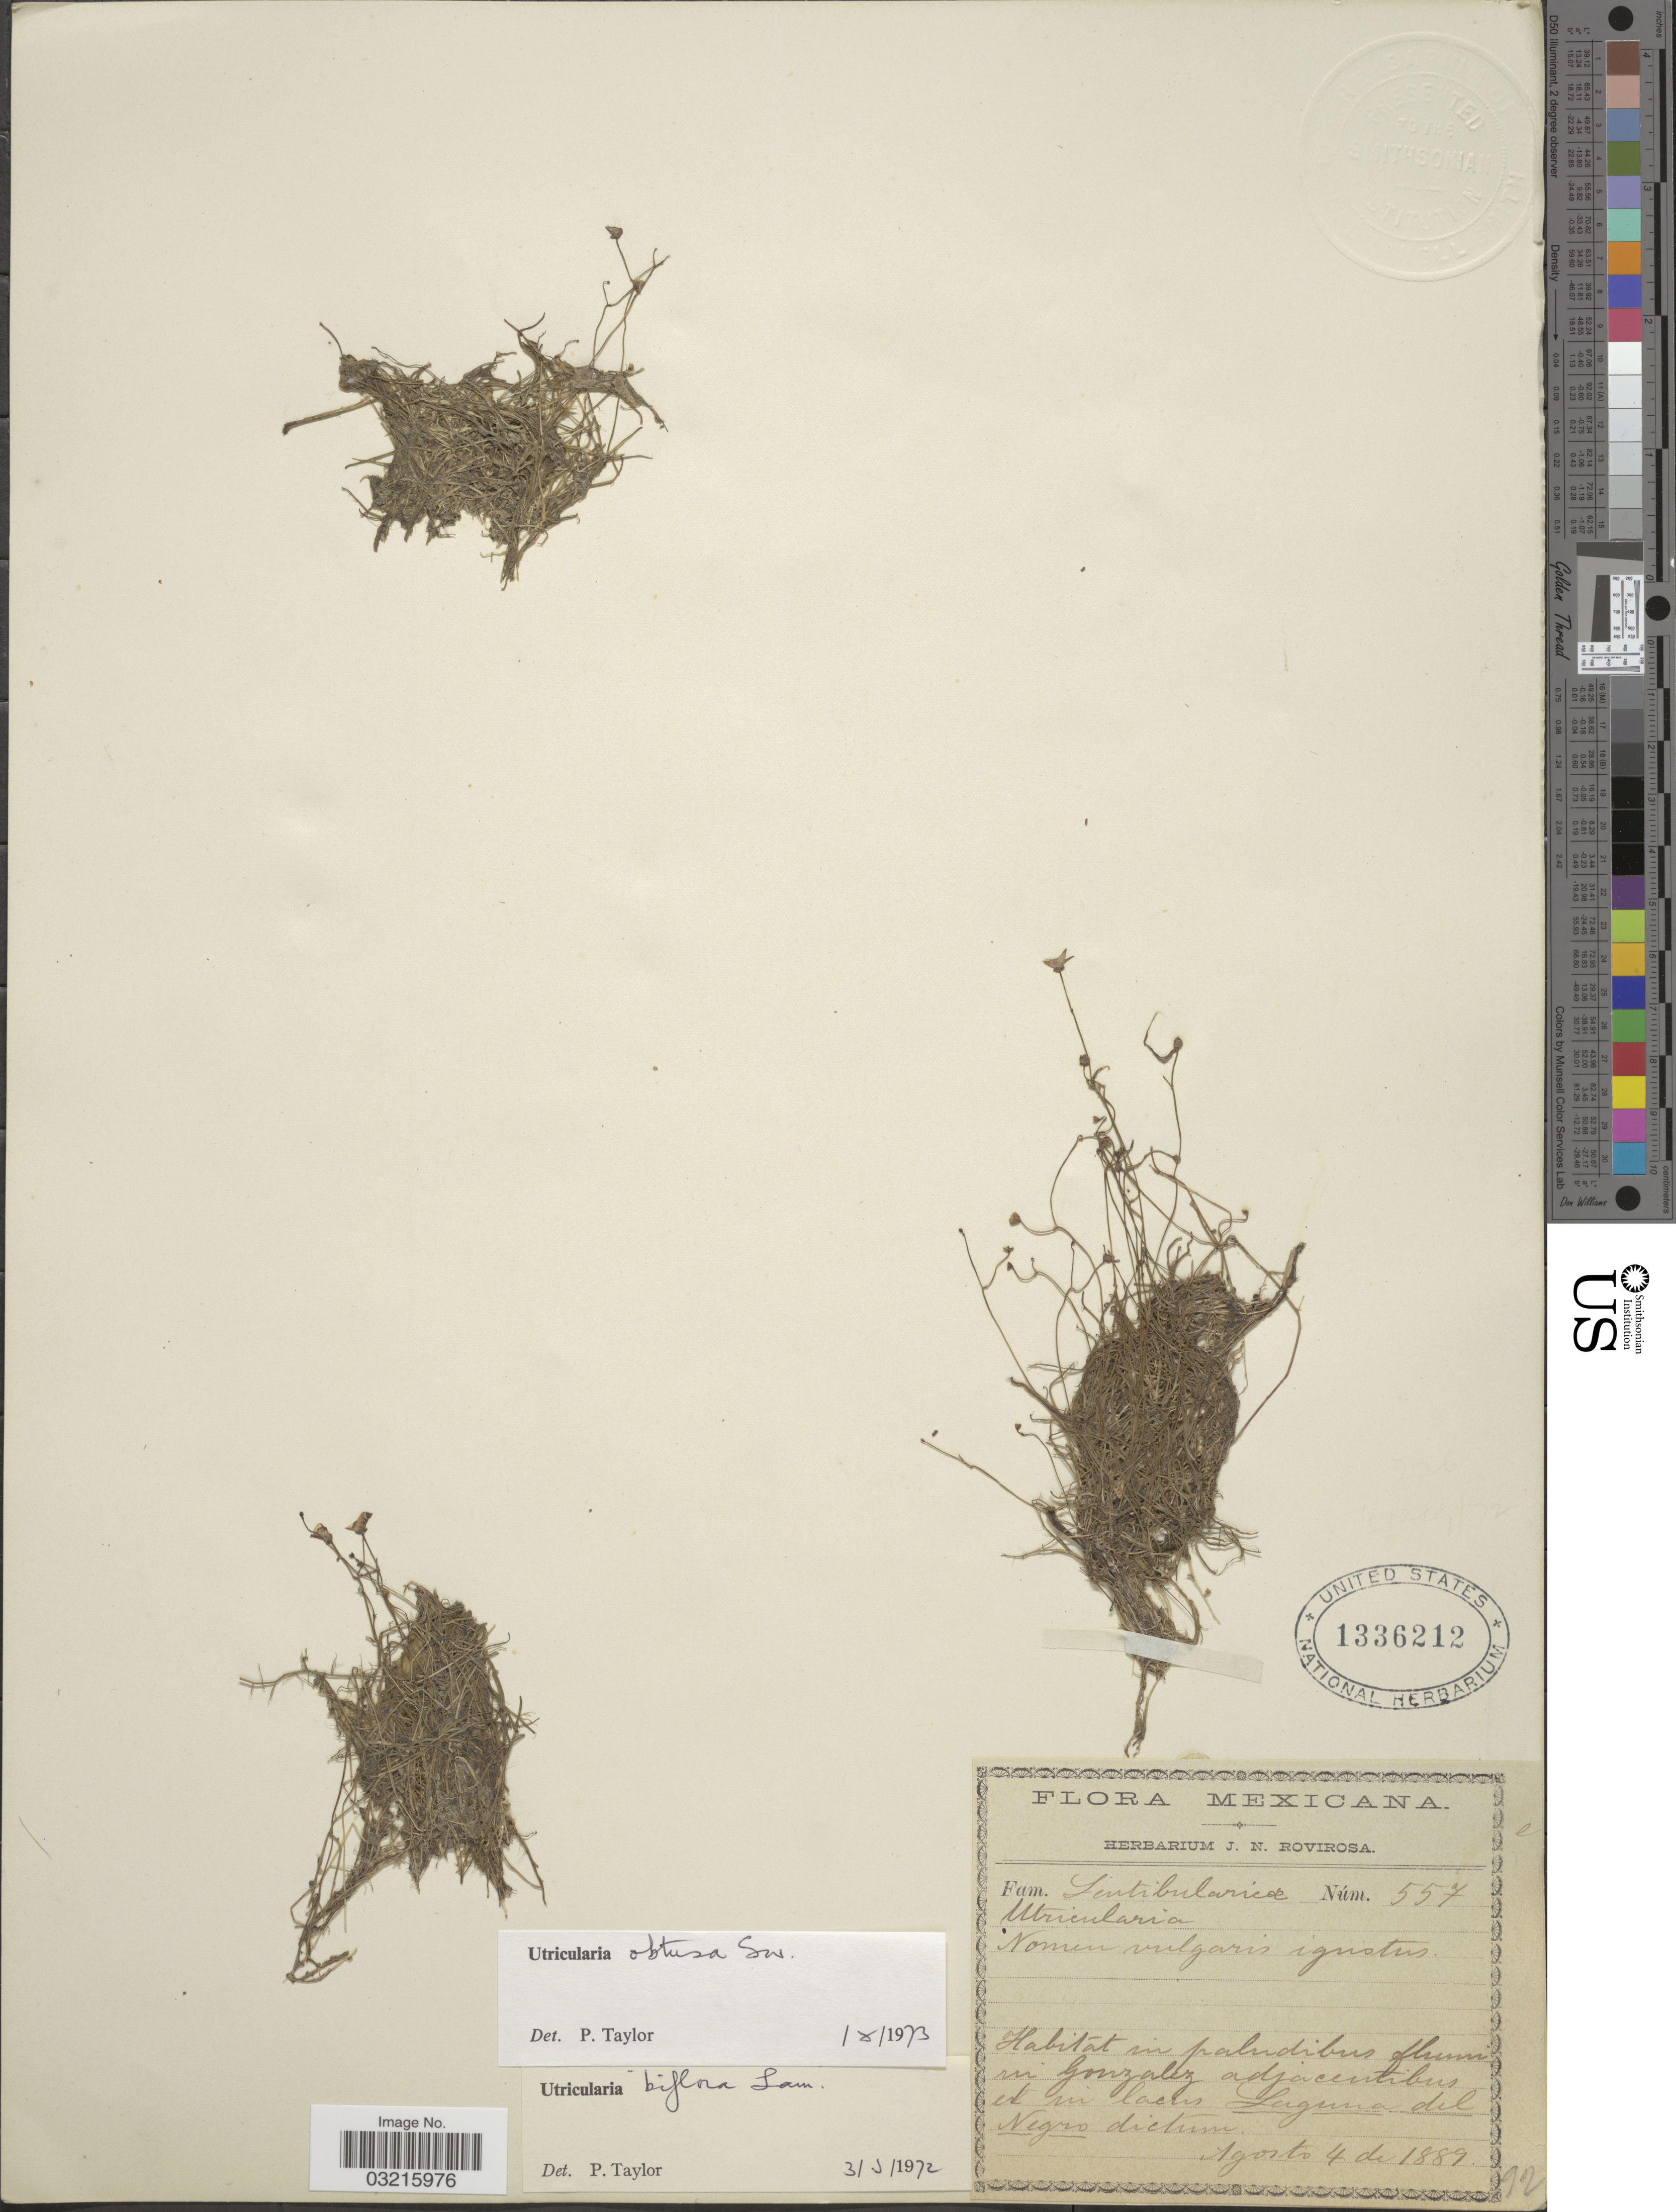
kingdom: Plantae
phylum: Tracheophyta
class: Magnoliopsida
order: Lamiales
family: Lentibulariaceae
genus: Utricularia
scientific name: Utricularia obtusa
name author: Sw.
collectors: ex herb. J. N. Rovirosa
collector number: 557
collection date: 1889-08-04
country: Mexico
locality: Laguna del Negro dictum.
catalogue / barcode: US 1336212